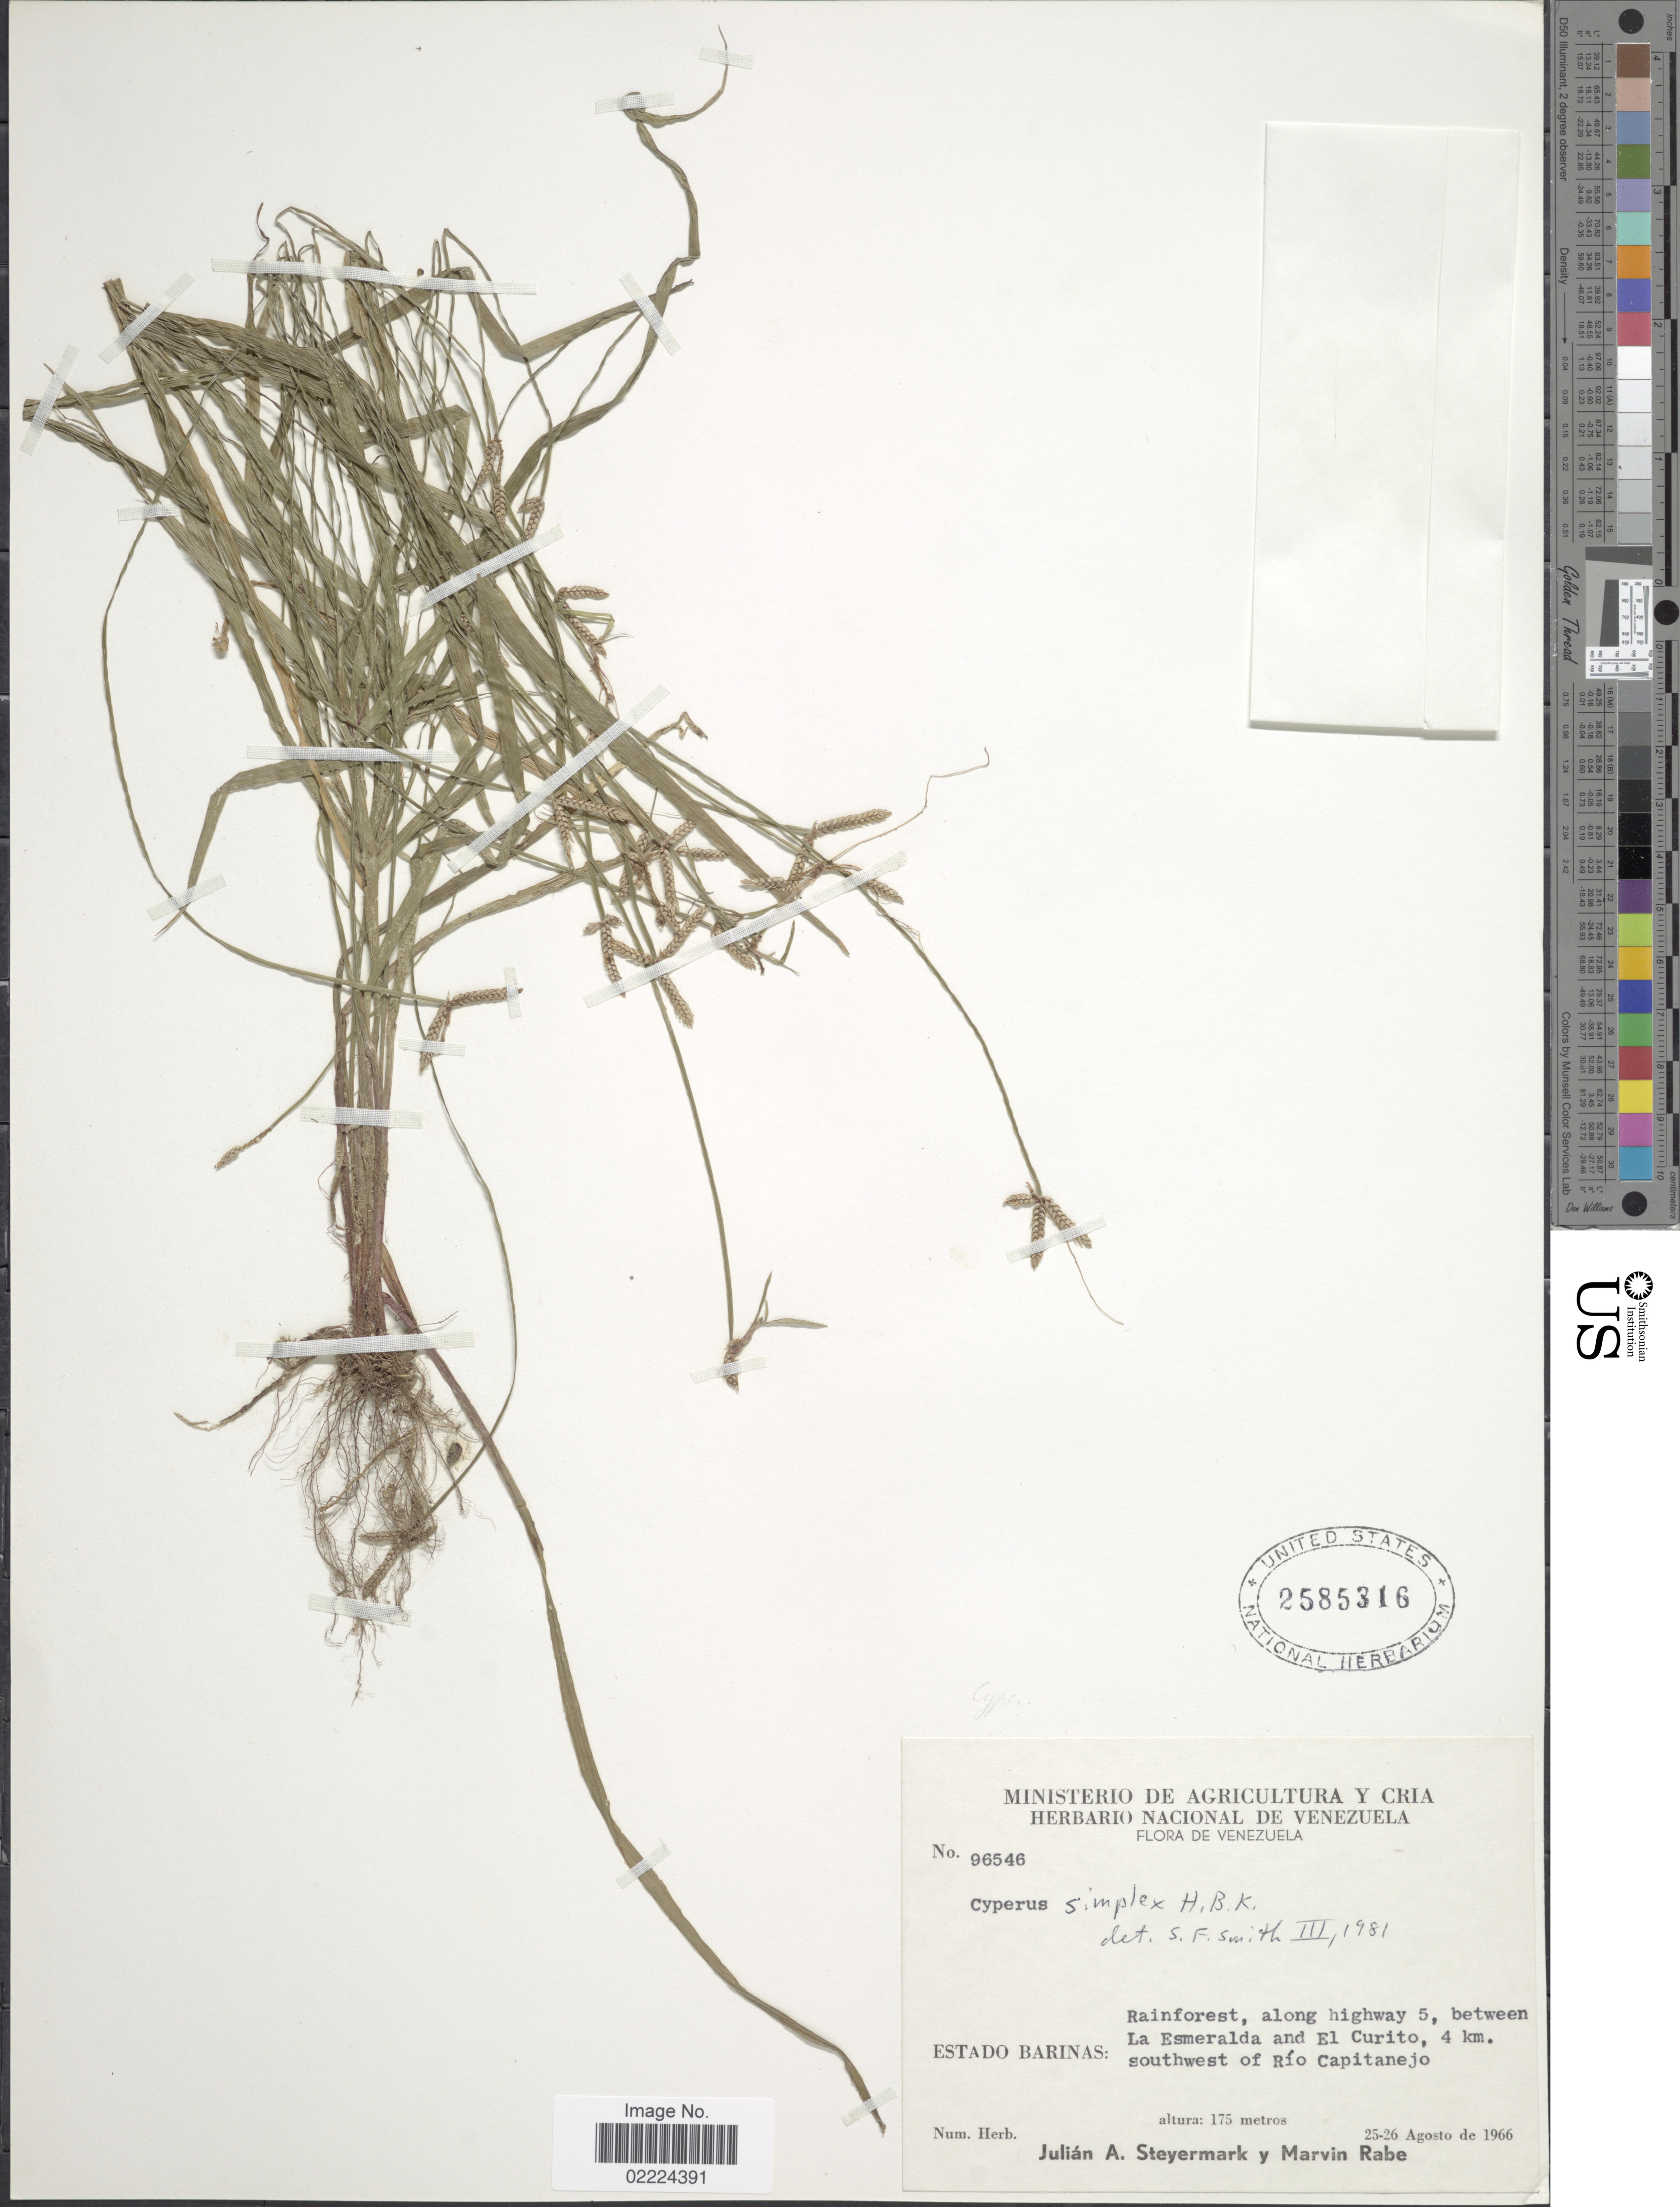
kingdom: Plantae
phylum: Tracheophyta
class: Liliopsida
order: Poales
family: Cyperaceae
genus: Cyperus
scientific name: Cyperus simplex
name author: Kunth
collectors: J. Steyermark & M. Rabe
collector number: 96546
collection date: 1966-08-25/1966-08-26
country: Venezuela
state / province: Barinas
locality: Rainforest, along highway 5, between La Esmeralda and El Curito, 4 km. southwest of Rio Capitanejo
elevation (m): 175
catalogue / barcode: US 2585316